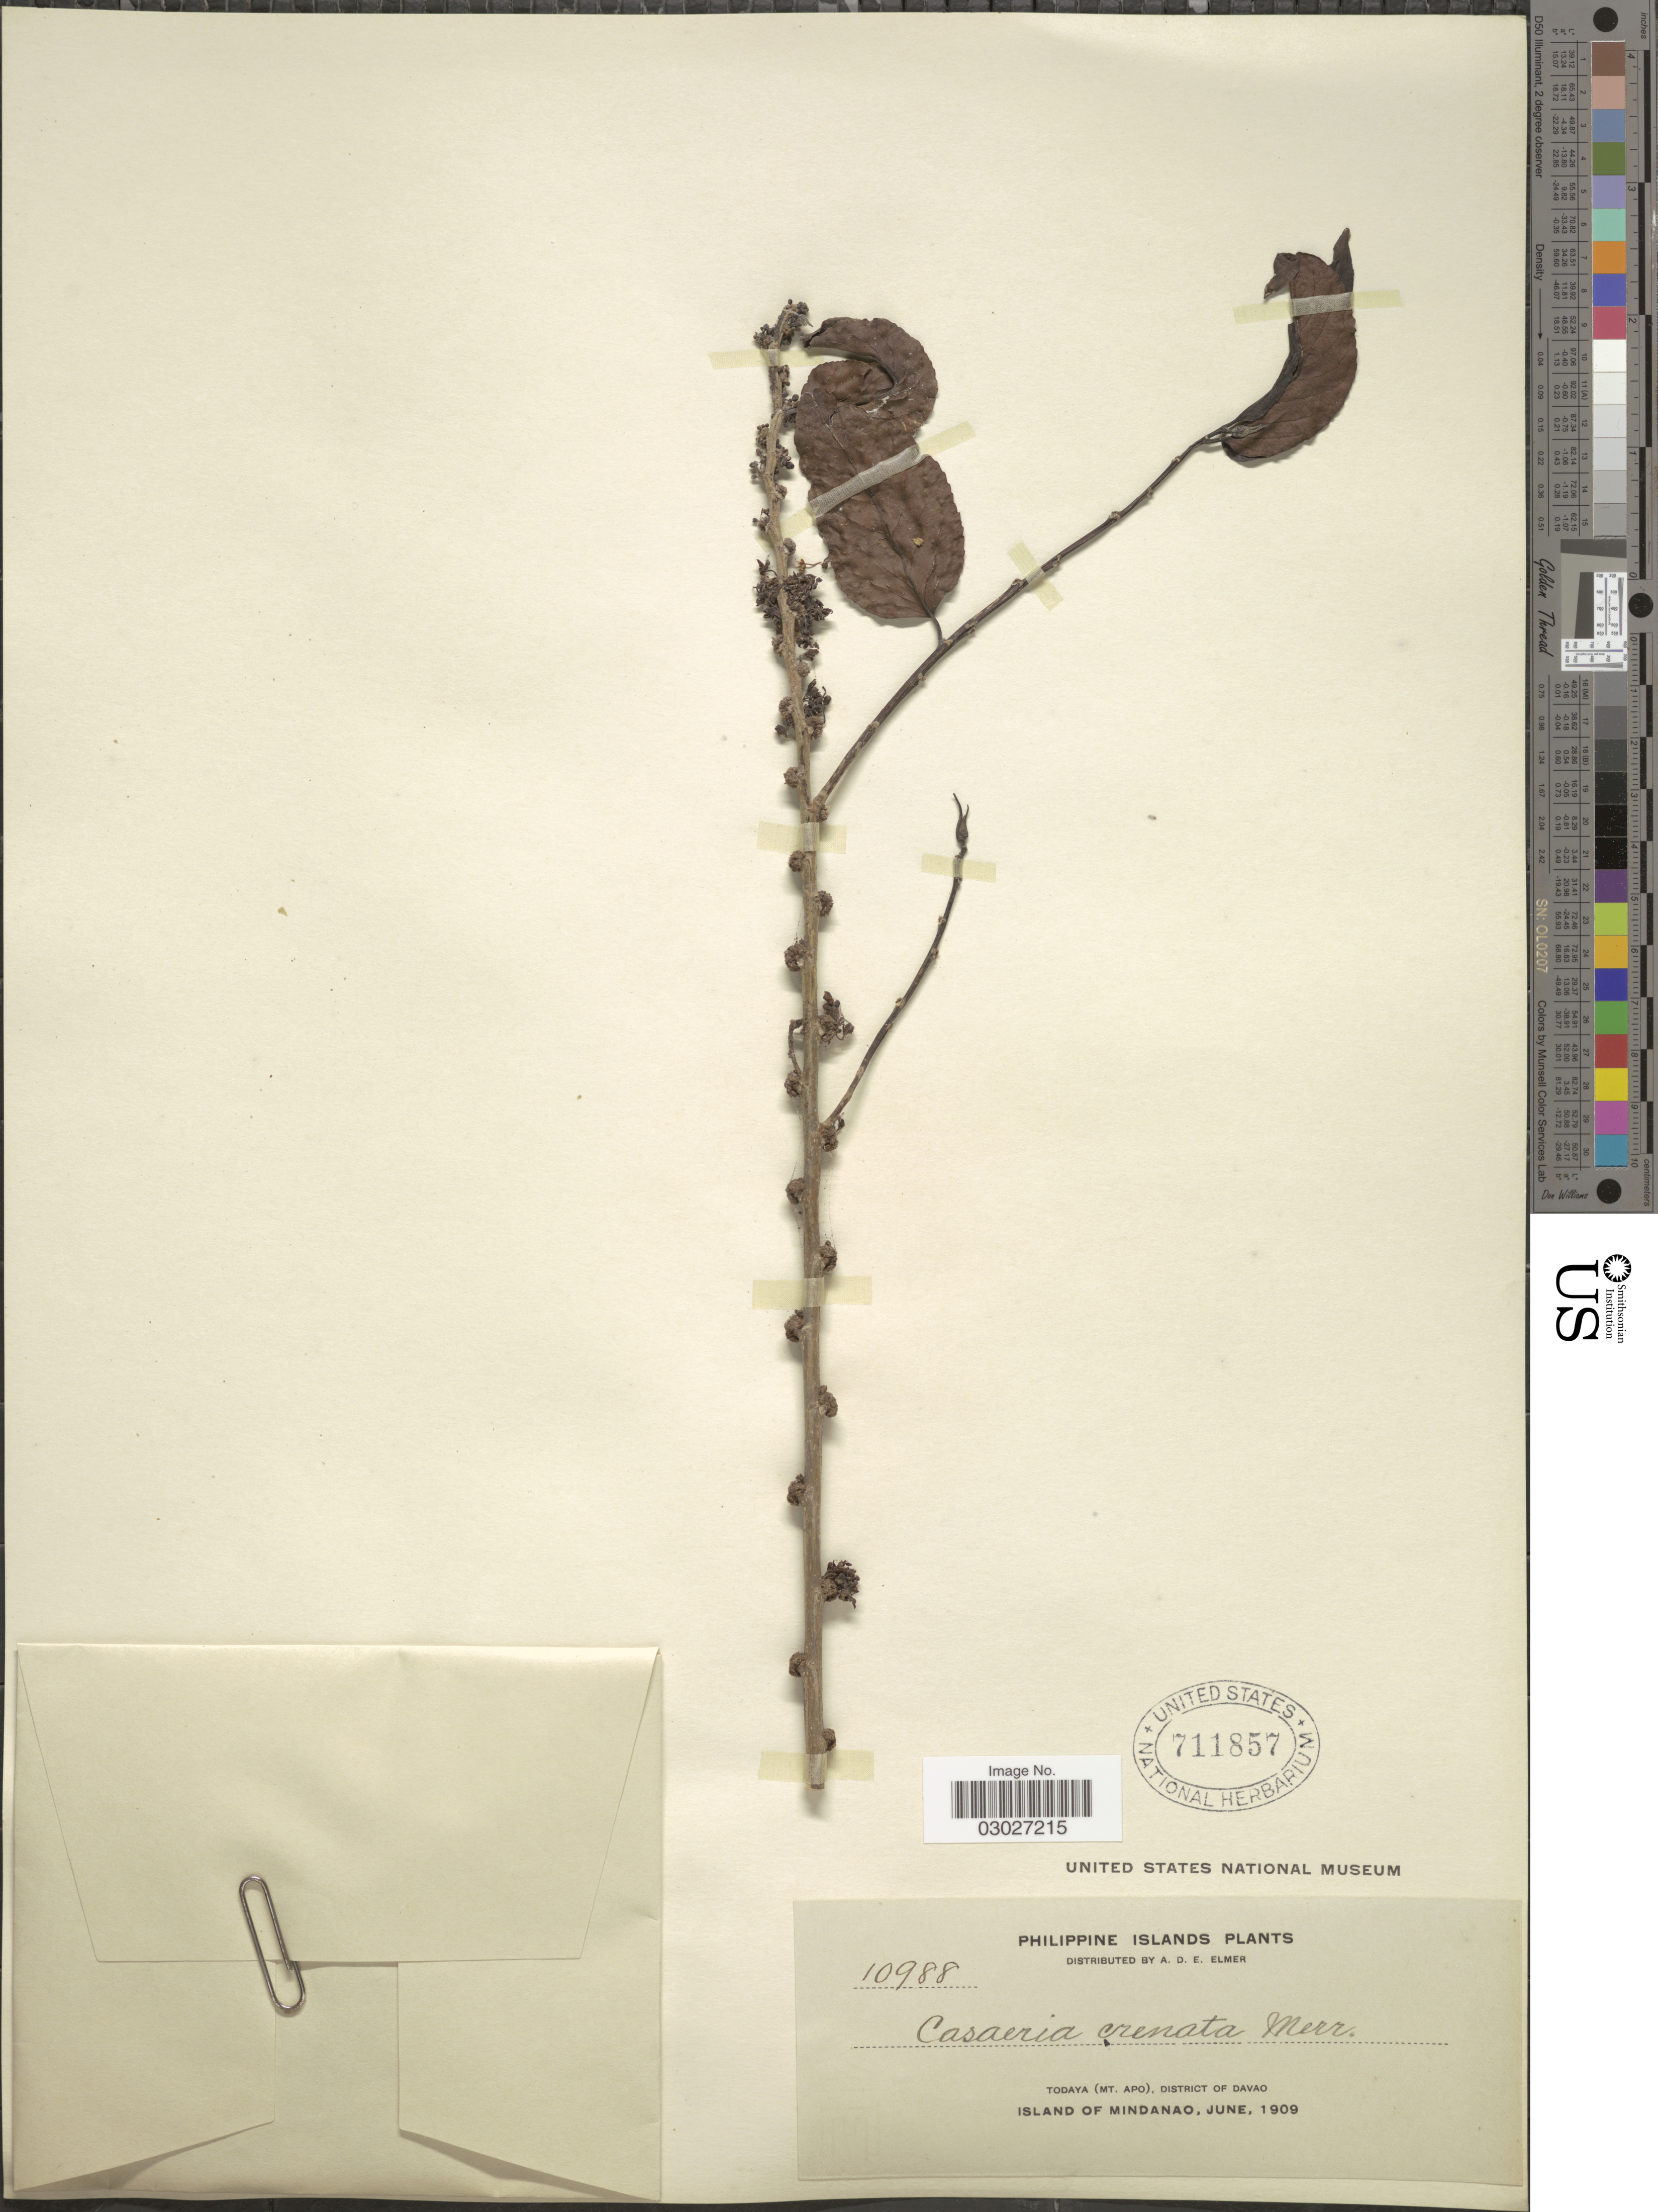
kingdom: Plantae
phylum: Tracheophyta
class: Magnoliopsida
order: Malpighiales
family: Salicaceae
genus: Casearia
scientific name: Casearia crenata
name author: Merr.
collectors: A. D. E. Elmer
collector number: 10988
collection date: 1909-06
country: Philippines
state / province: Davao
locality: Philippine Islands, Todaya (Mt. Apo), District of Davao, Island of Mindanao.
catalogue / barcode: US 711857